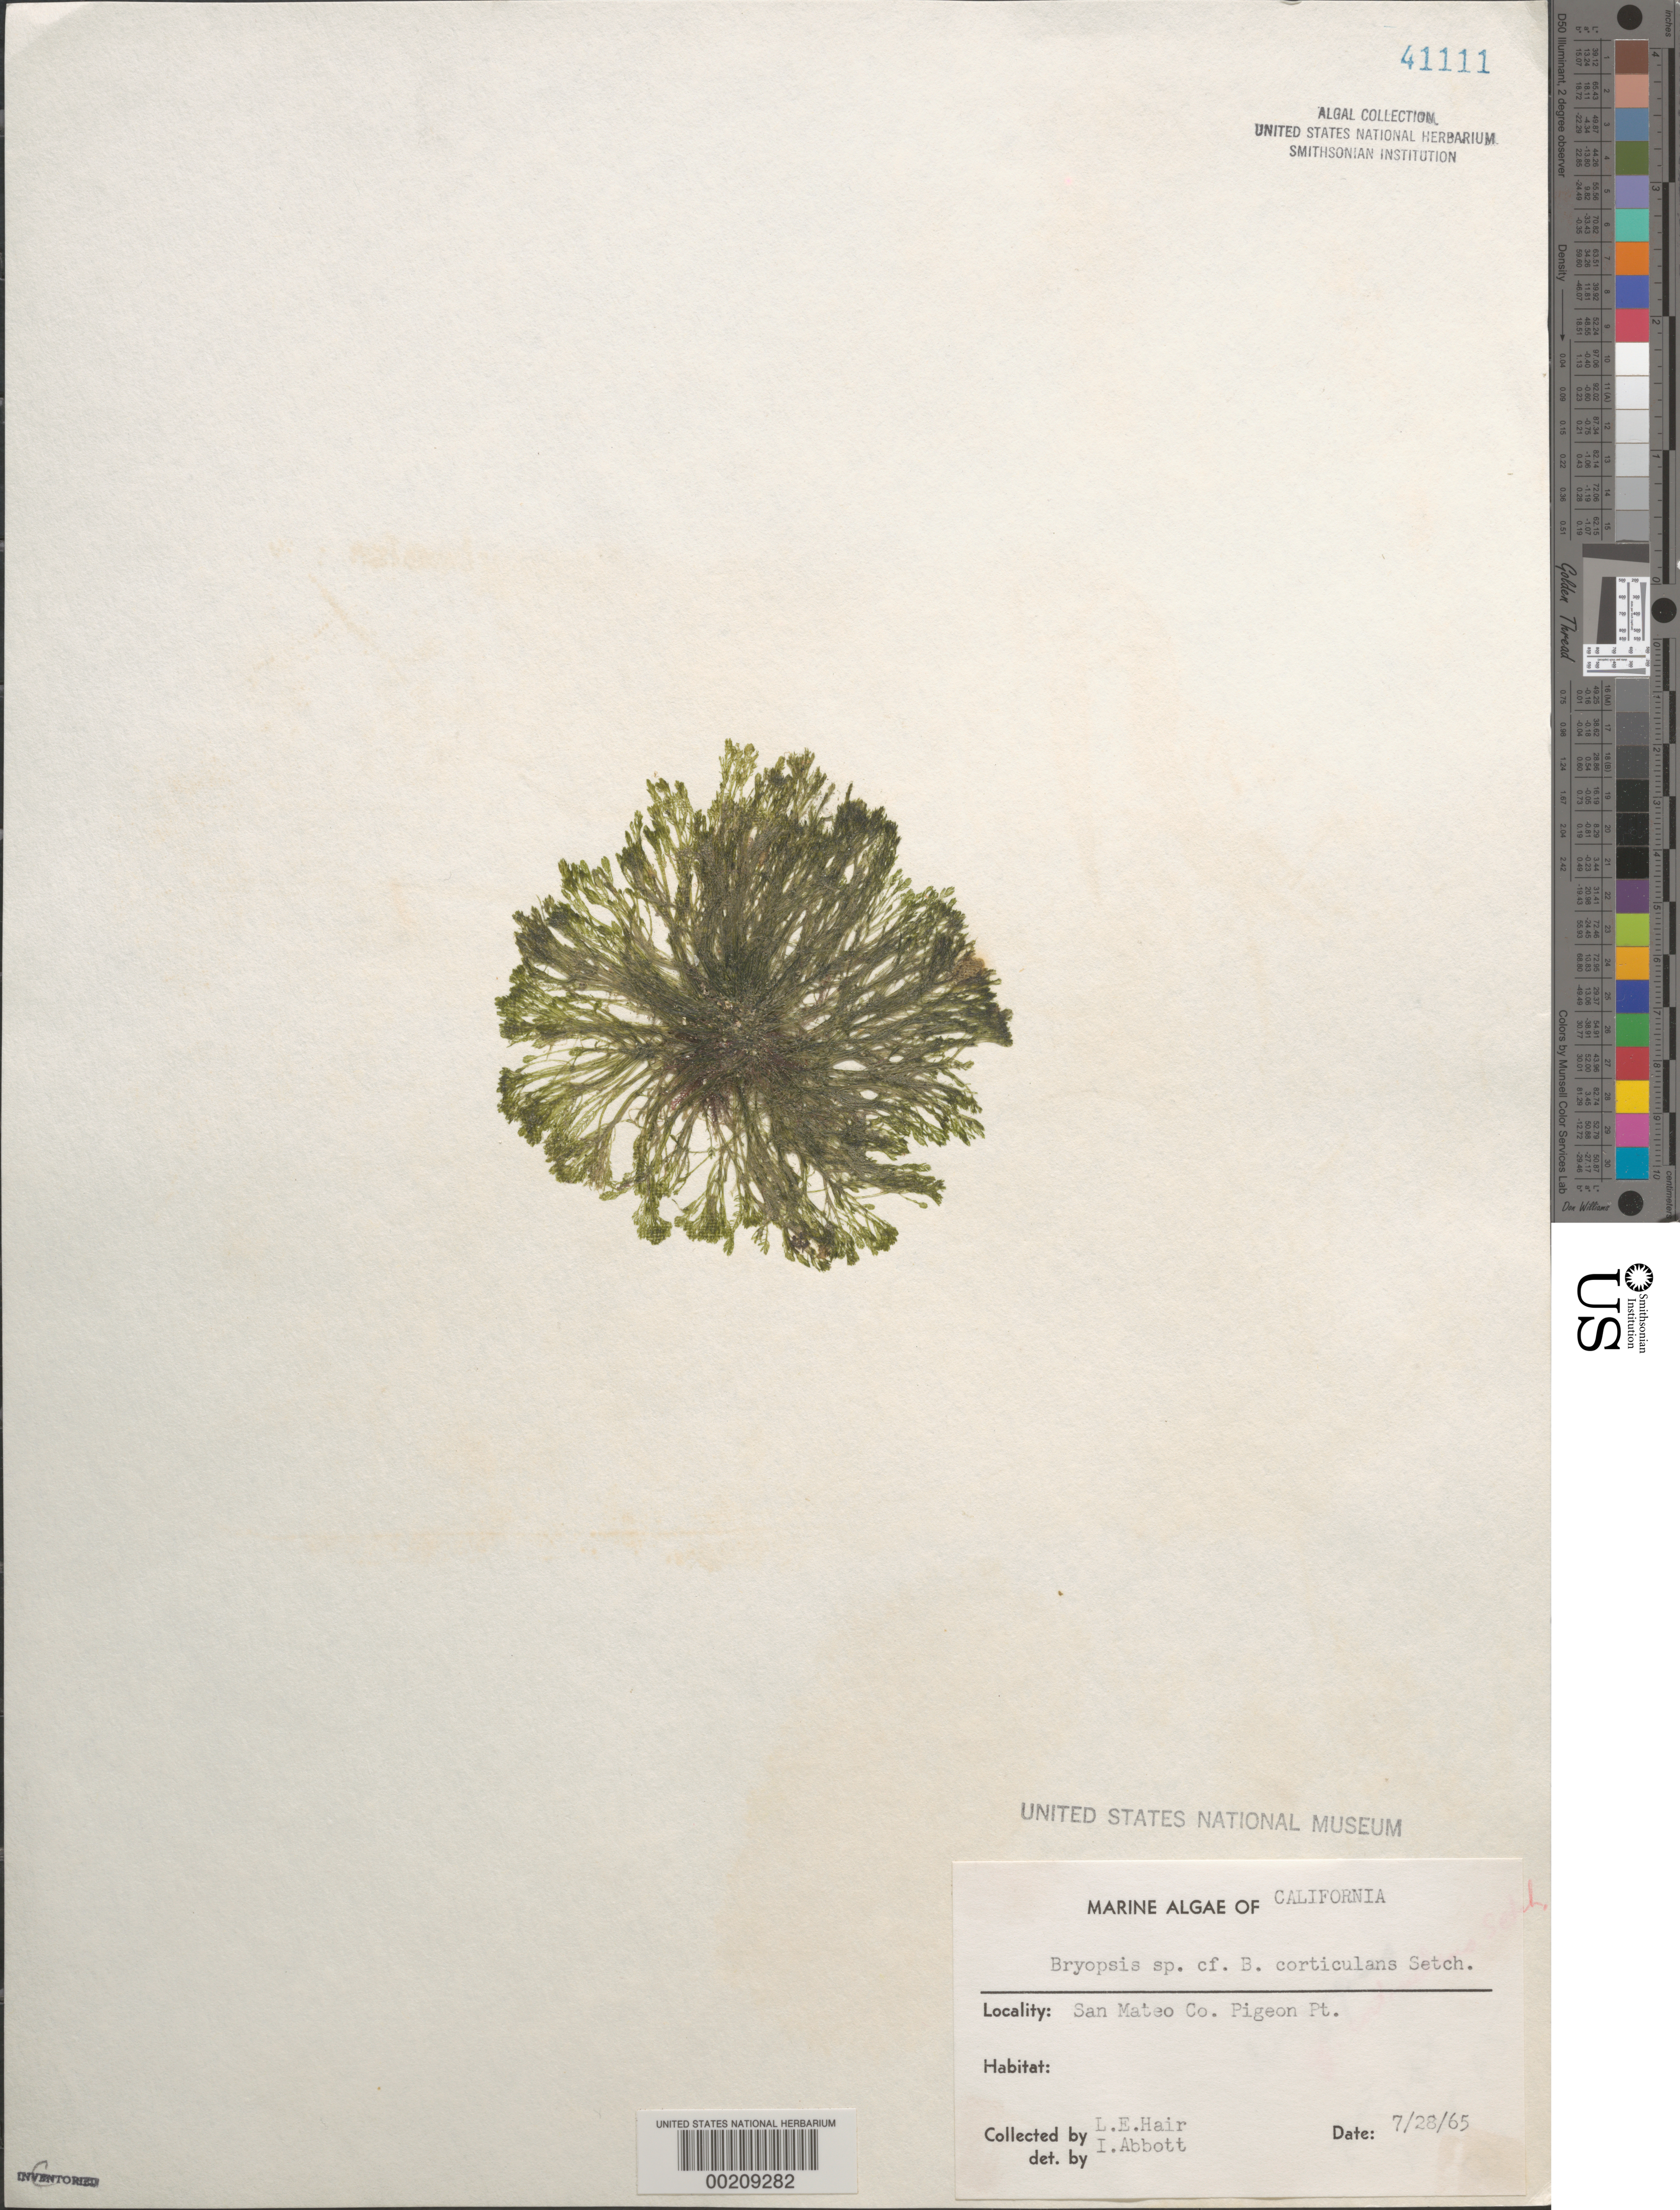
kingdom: Plantae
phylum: Chlorophyta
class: Ulvophyceae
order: Bryopsidales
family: Bryopsidaceae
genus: Bryopsis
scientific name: Bryopsis corticulans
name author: Setch. in Collins et al.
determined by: Abbott, Isabella A.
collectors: L. Hair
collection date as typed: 28 Jul 1965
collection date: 1965-07-28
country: United States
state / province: California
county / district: San Mateo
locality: Pigeon Point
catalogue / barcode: US 41111